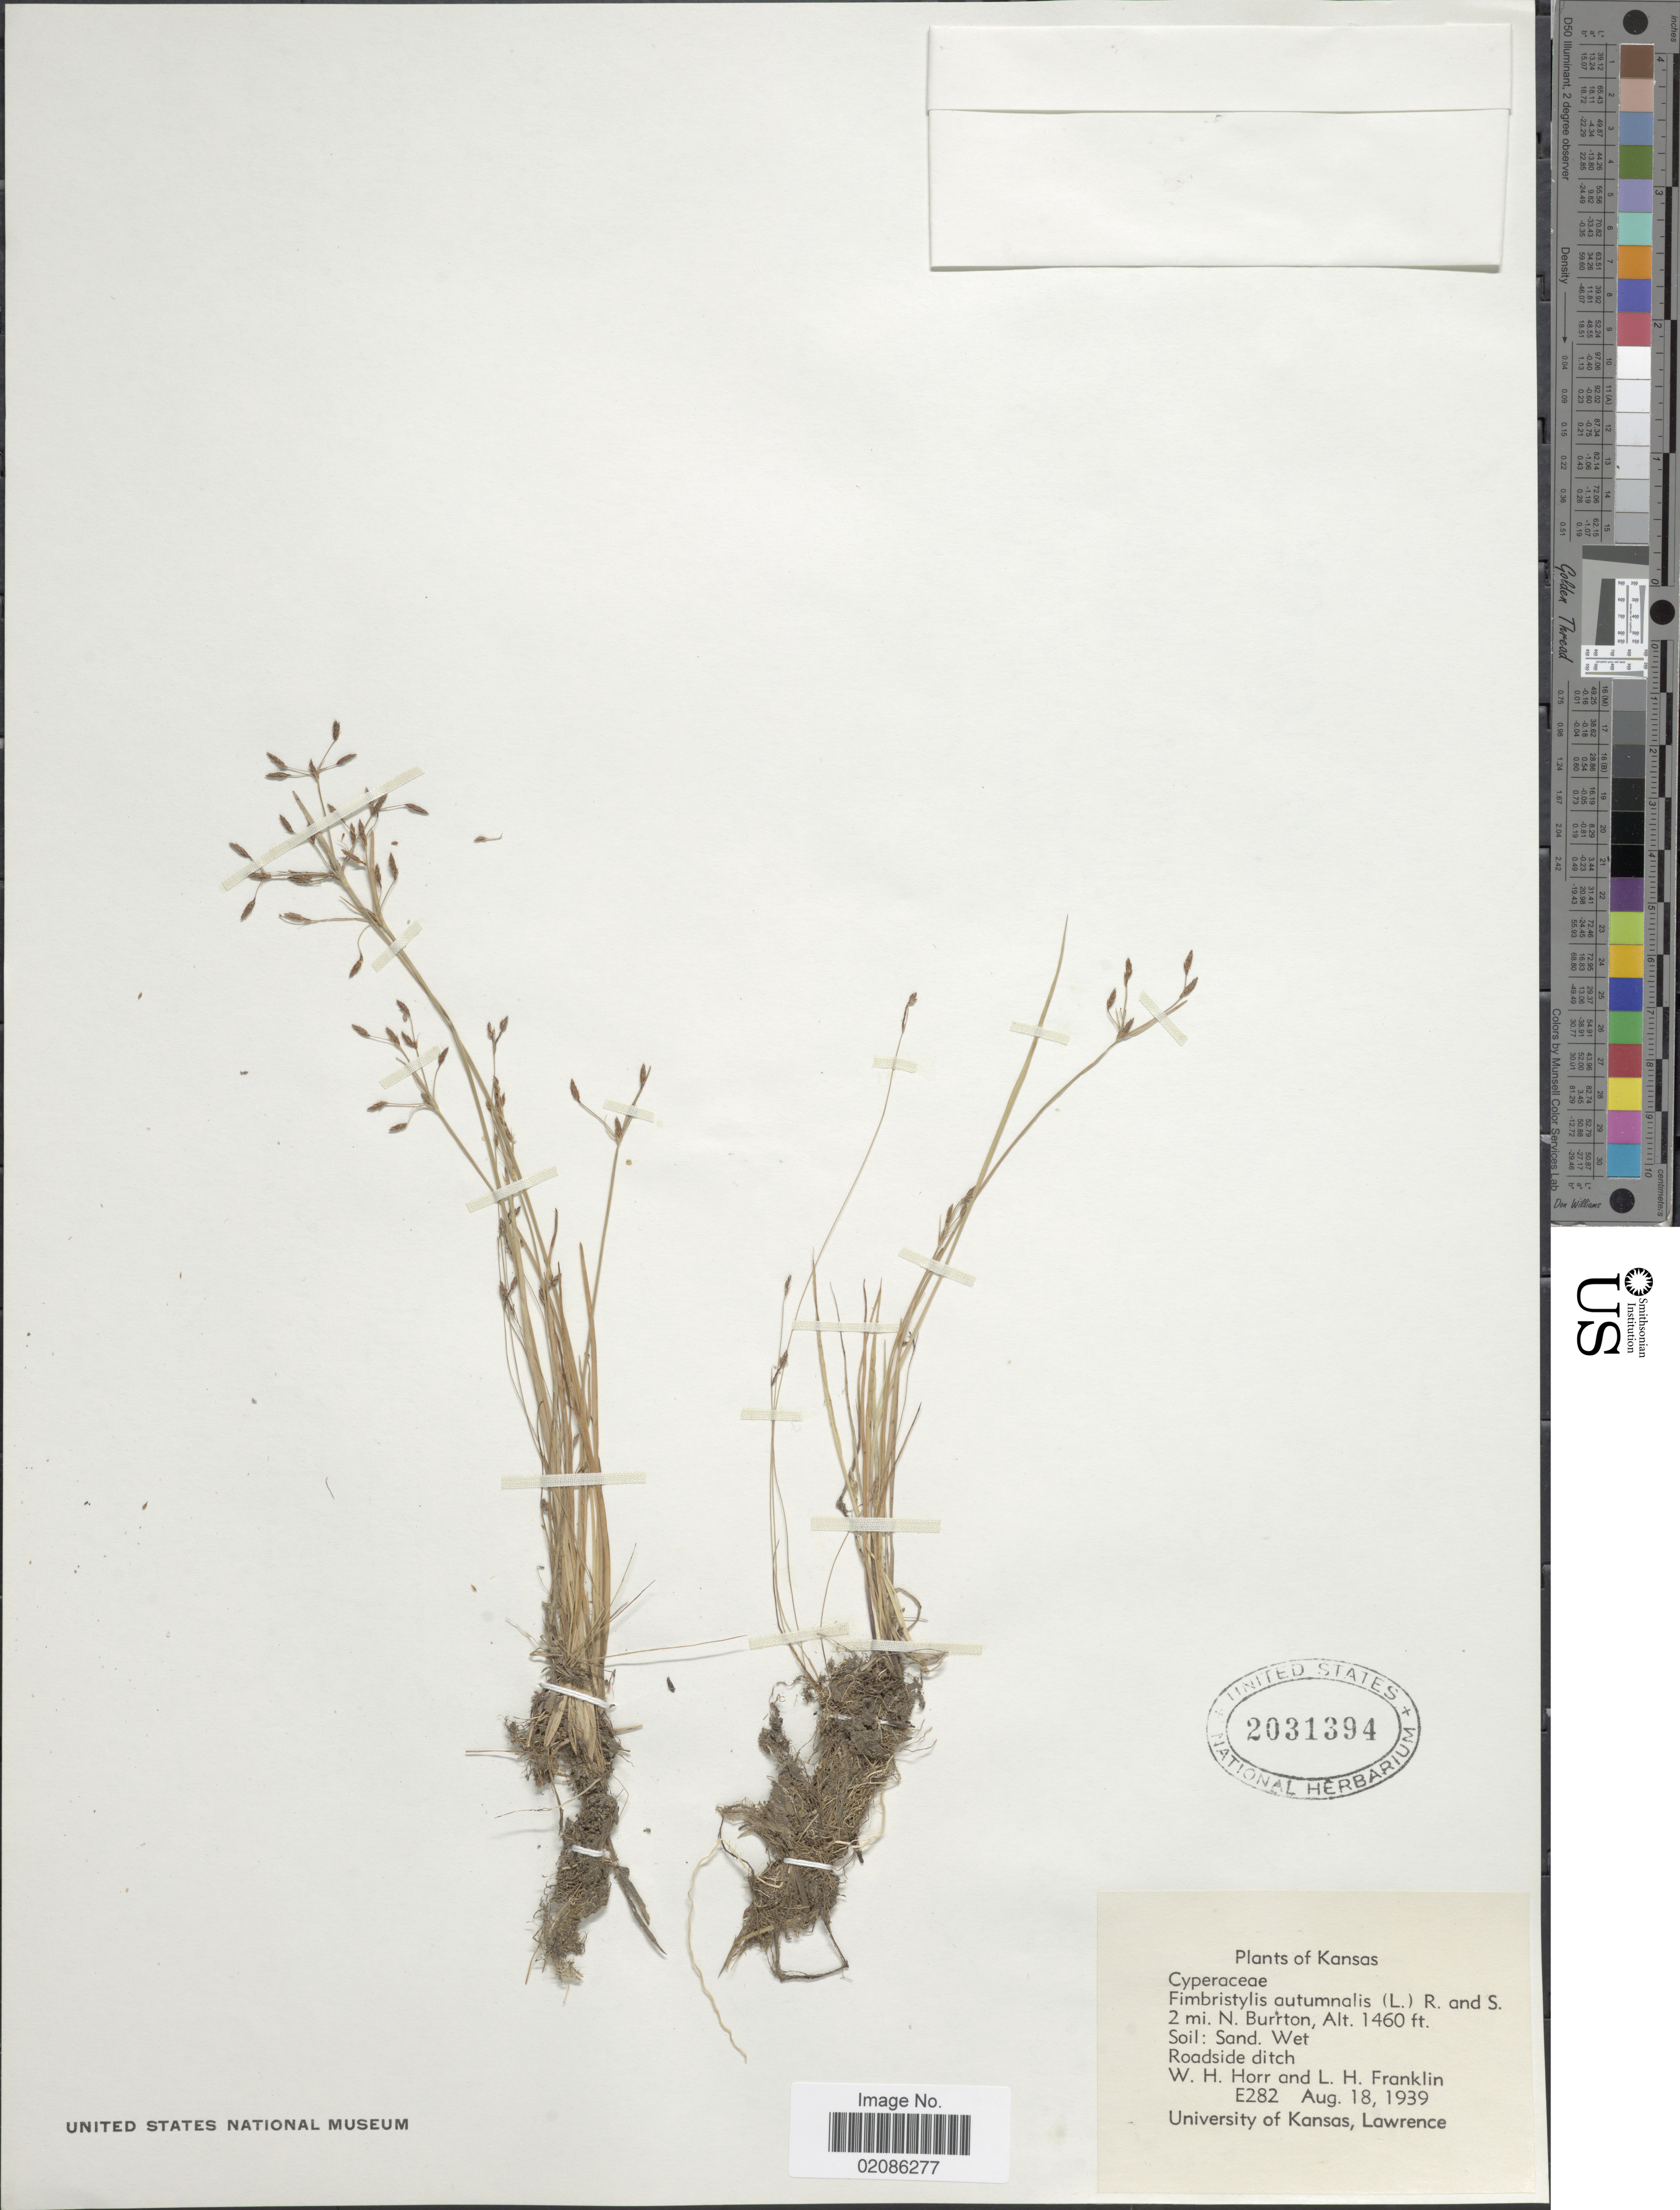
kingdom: Plantae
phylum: Tracheophyta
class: Liliopsida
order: Poales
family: Cyperaceae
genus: Fimbristylis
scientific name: Fimbristylis autumnalis (L.) Roem. & Schult.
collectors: W. H. Horr & L. H. Franklin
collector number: E282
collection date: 1939-08-18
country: United States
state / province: Kansas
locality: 2 mi N Burrton, Roadside ditch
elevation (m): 445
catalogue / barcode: US 2031394